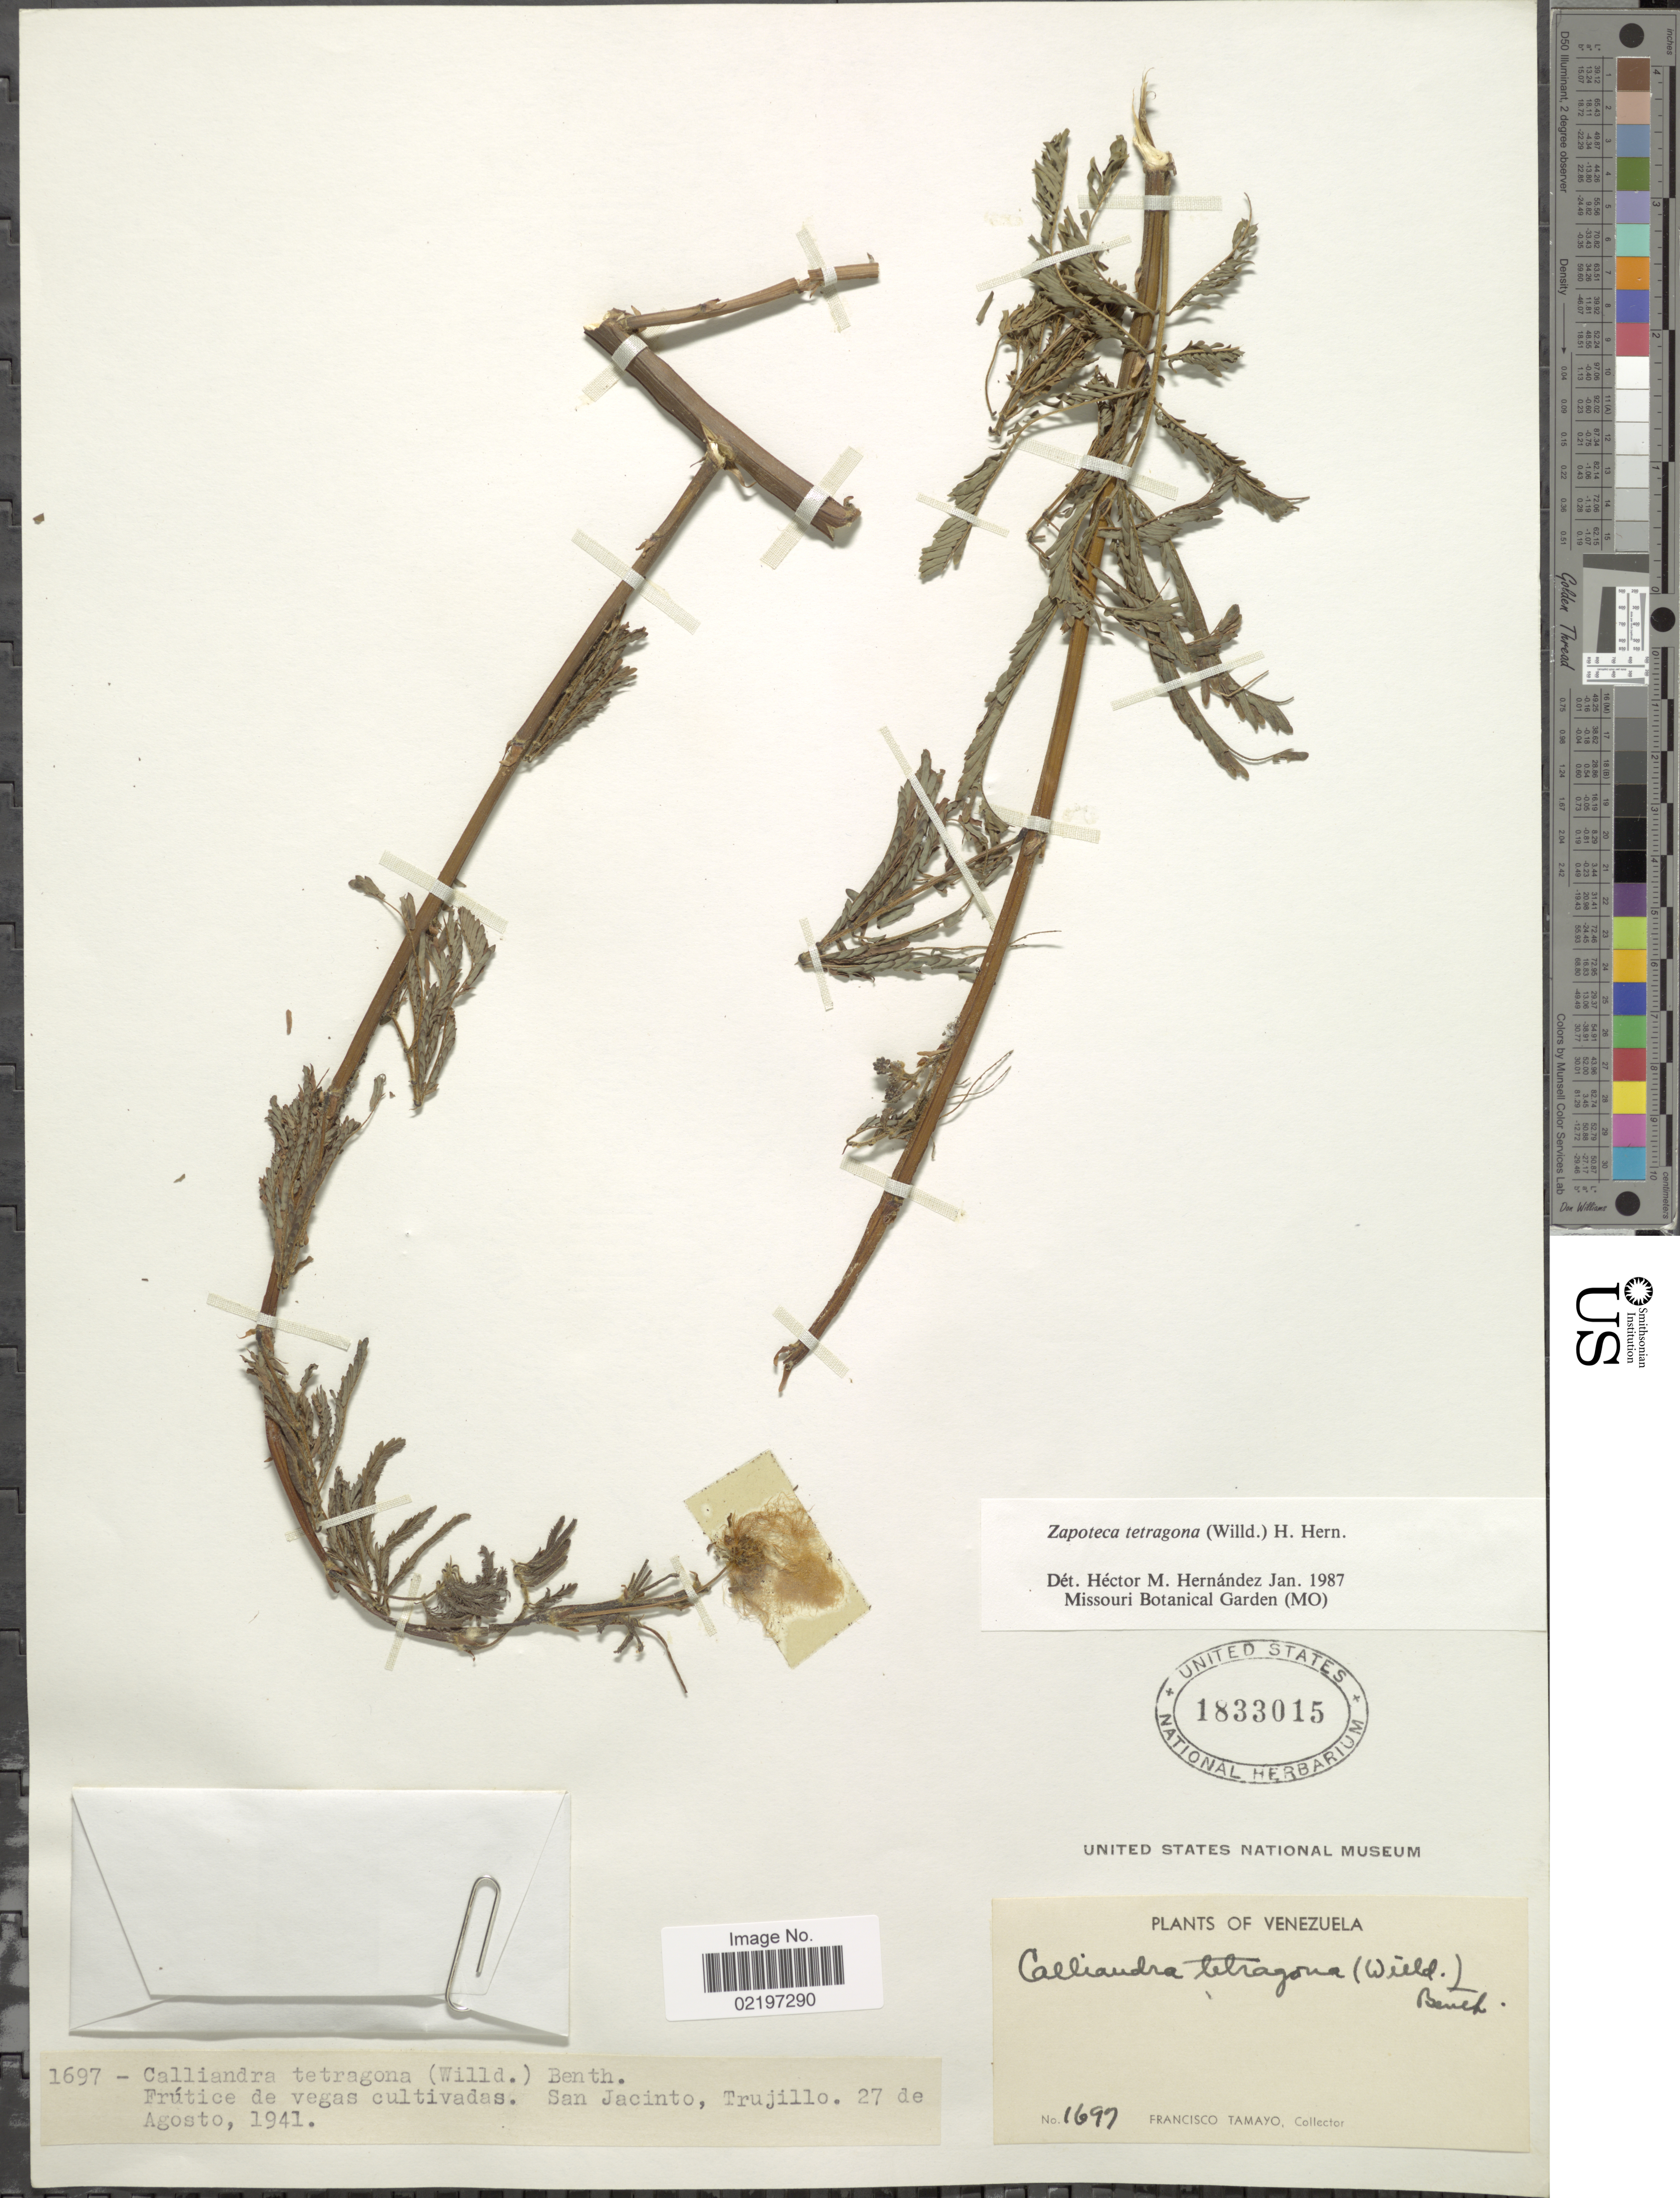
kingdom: Plantae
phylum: Tracheophyta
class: Magnoliopsida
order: Fabales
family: Fabaceae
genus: Zapoteca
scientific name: Zapoteca tetragona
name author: (Willd.) H.M. Hern.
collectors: F. Tamayo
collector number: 1697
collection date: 1941-08-27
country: Venezuela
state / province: Trujillo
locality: San Jancinto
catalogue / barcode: US 1833015